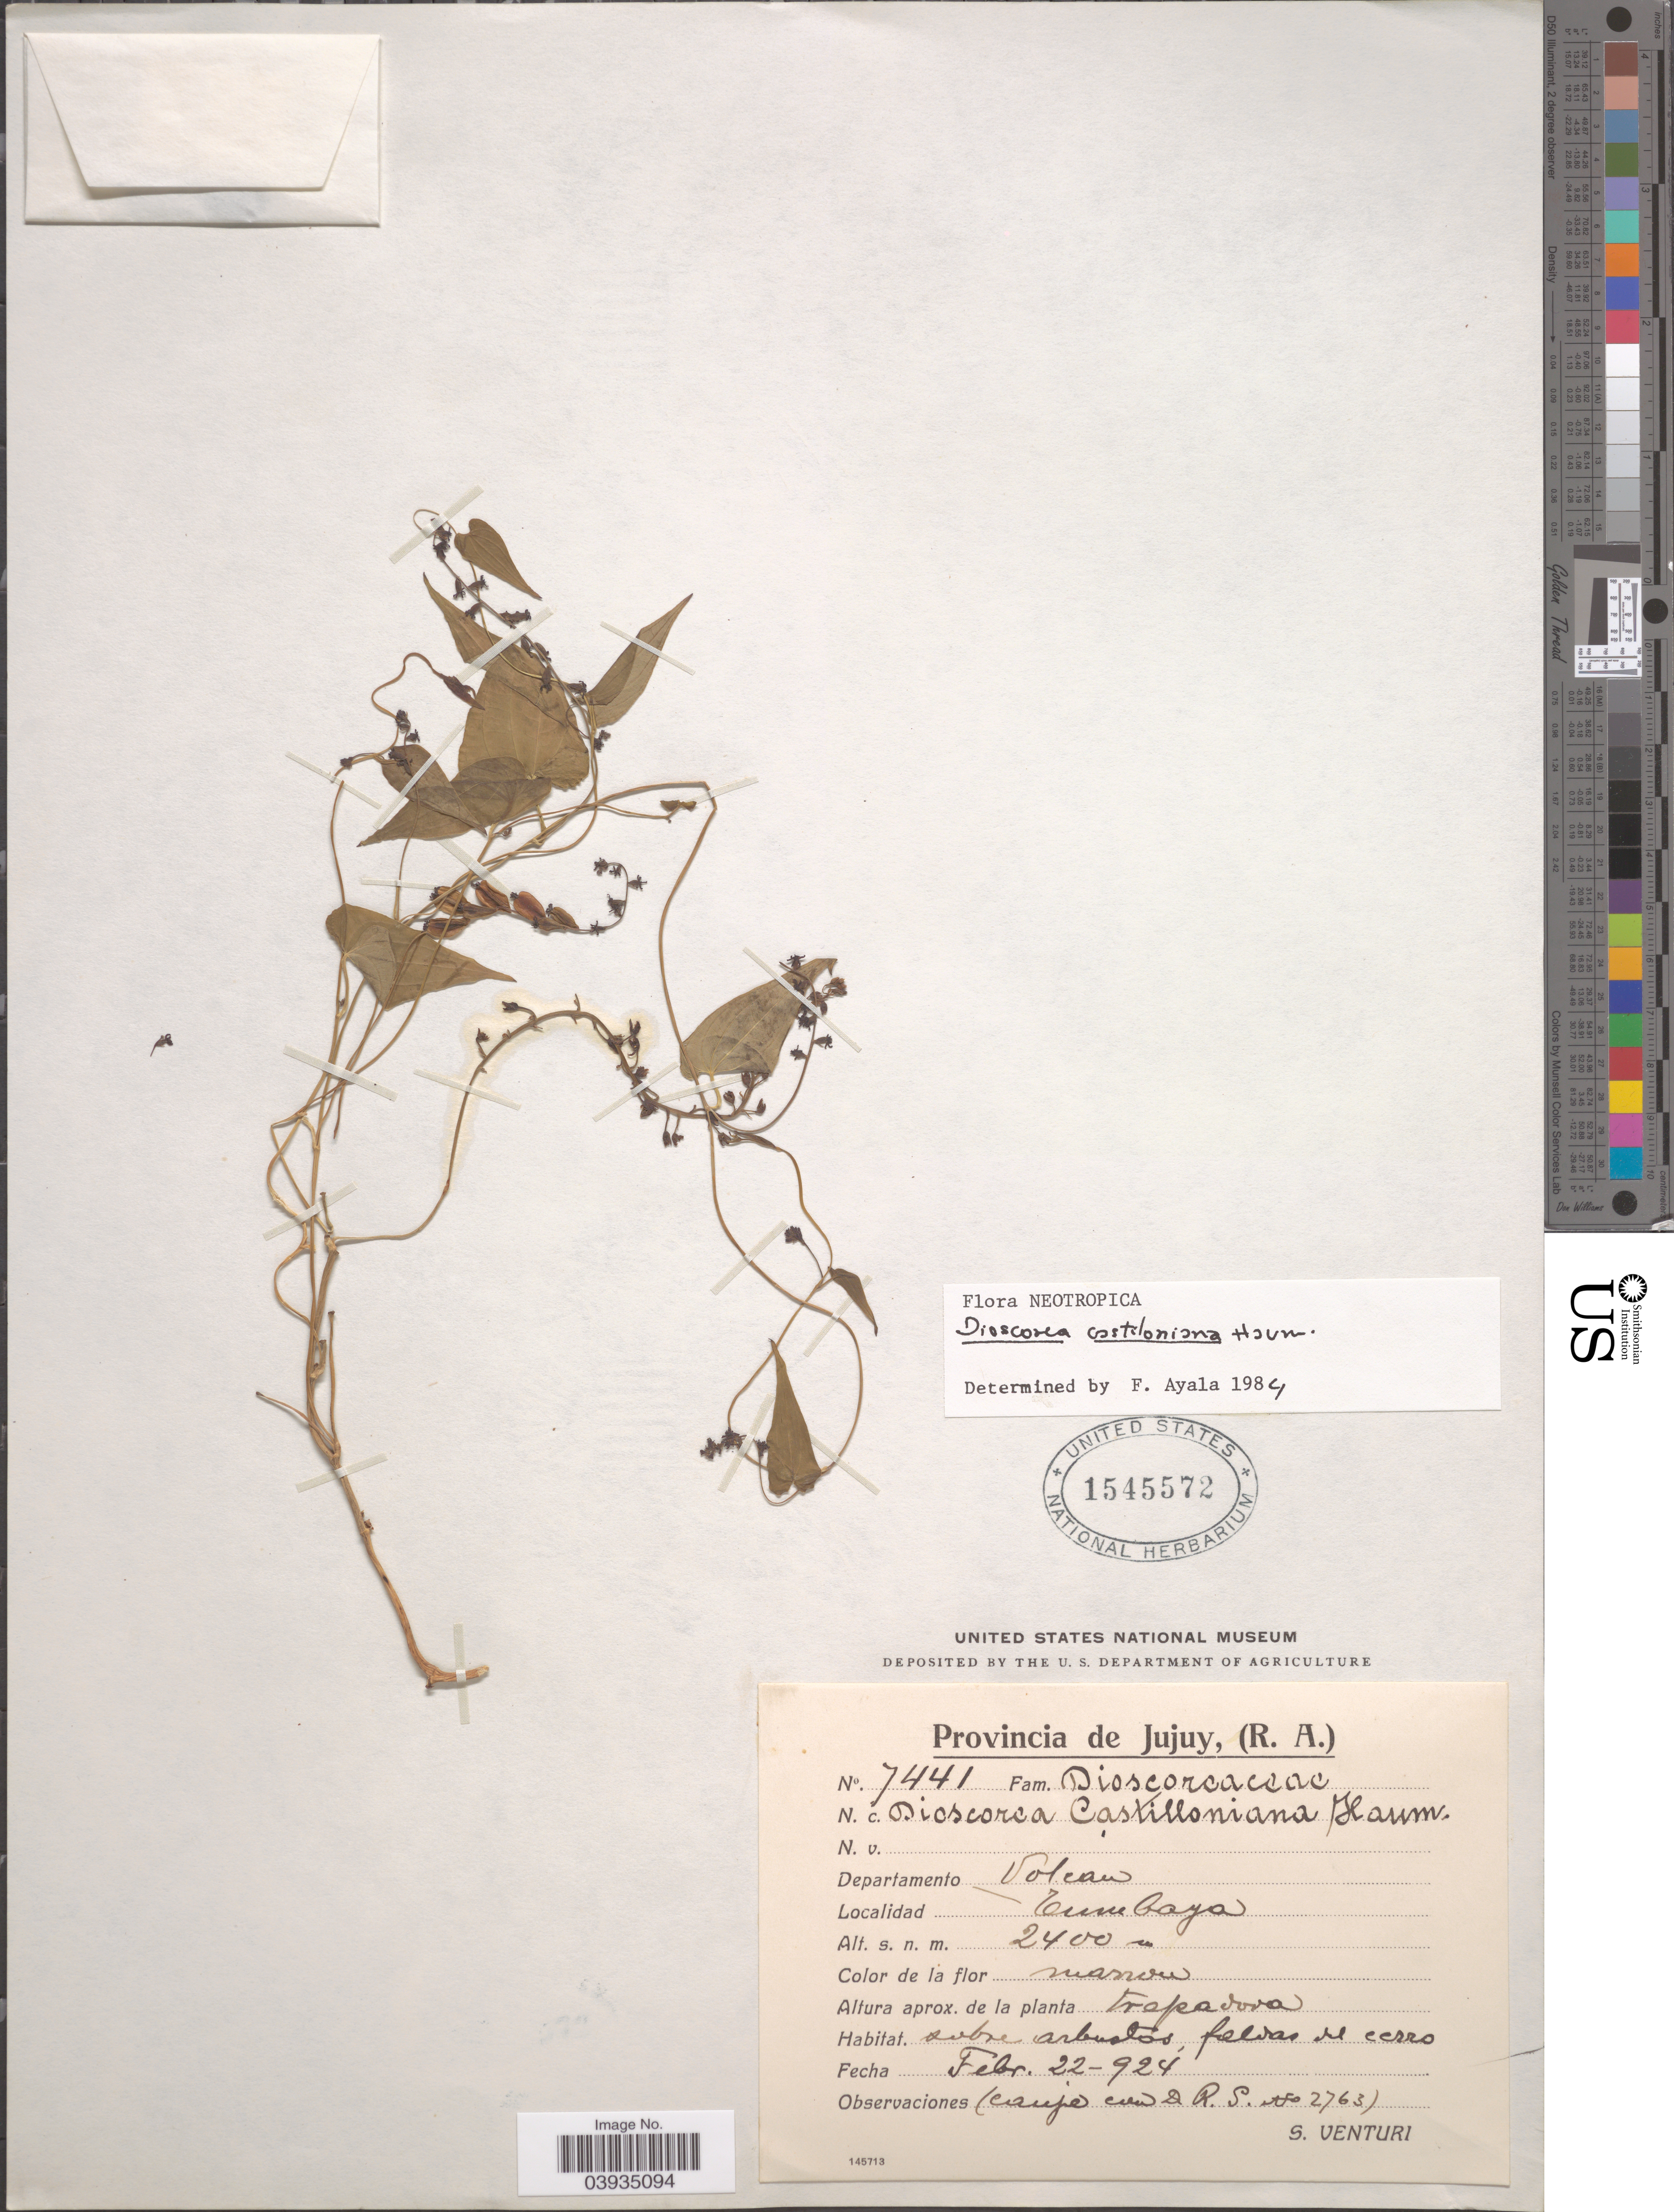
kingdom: Plantae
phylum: Tracheophyta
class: Liliopsida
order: Dioscoreales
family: Dioscoreaceae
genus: Dioscorea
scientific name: Dioscorea castilloniana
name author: Hauman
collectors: S. Venturi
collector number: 7441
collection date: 1924-02-22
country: Argentina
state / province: Jujuy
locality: Departamento Volcan. Tumbaya.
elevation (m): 2400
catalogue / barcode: US 1545572